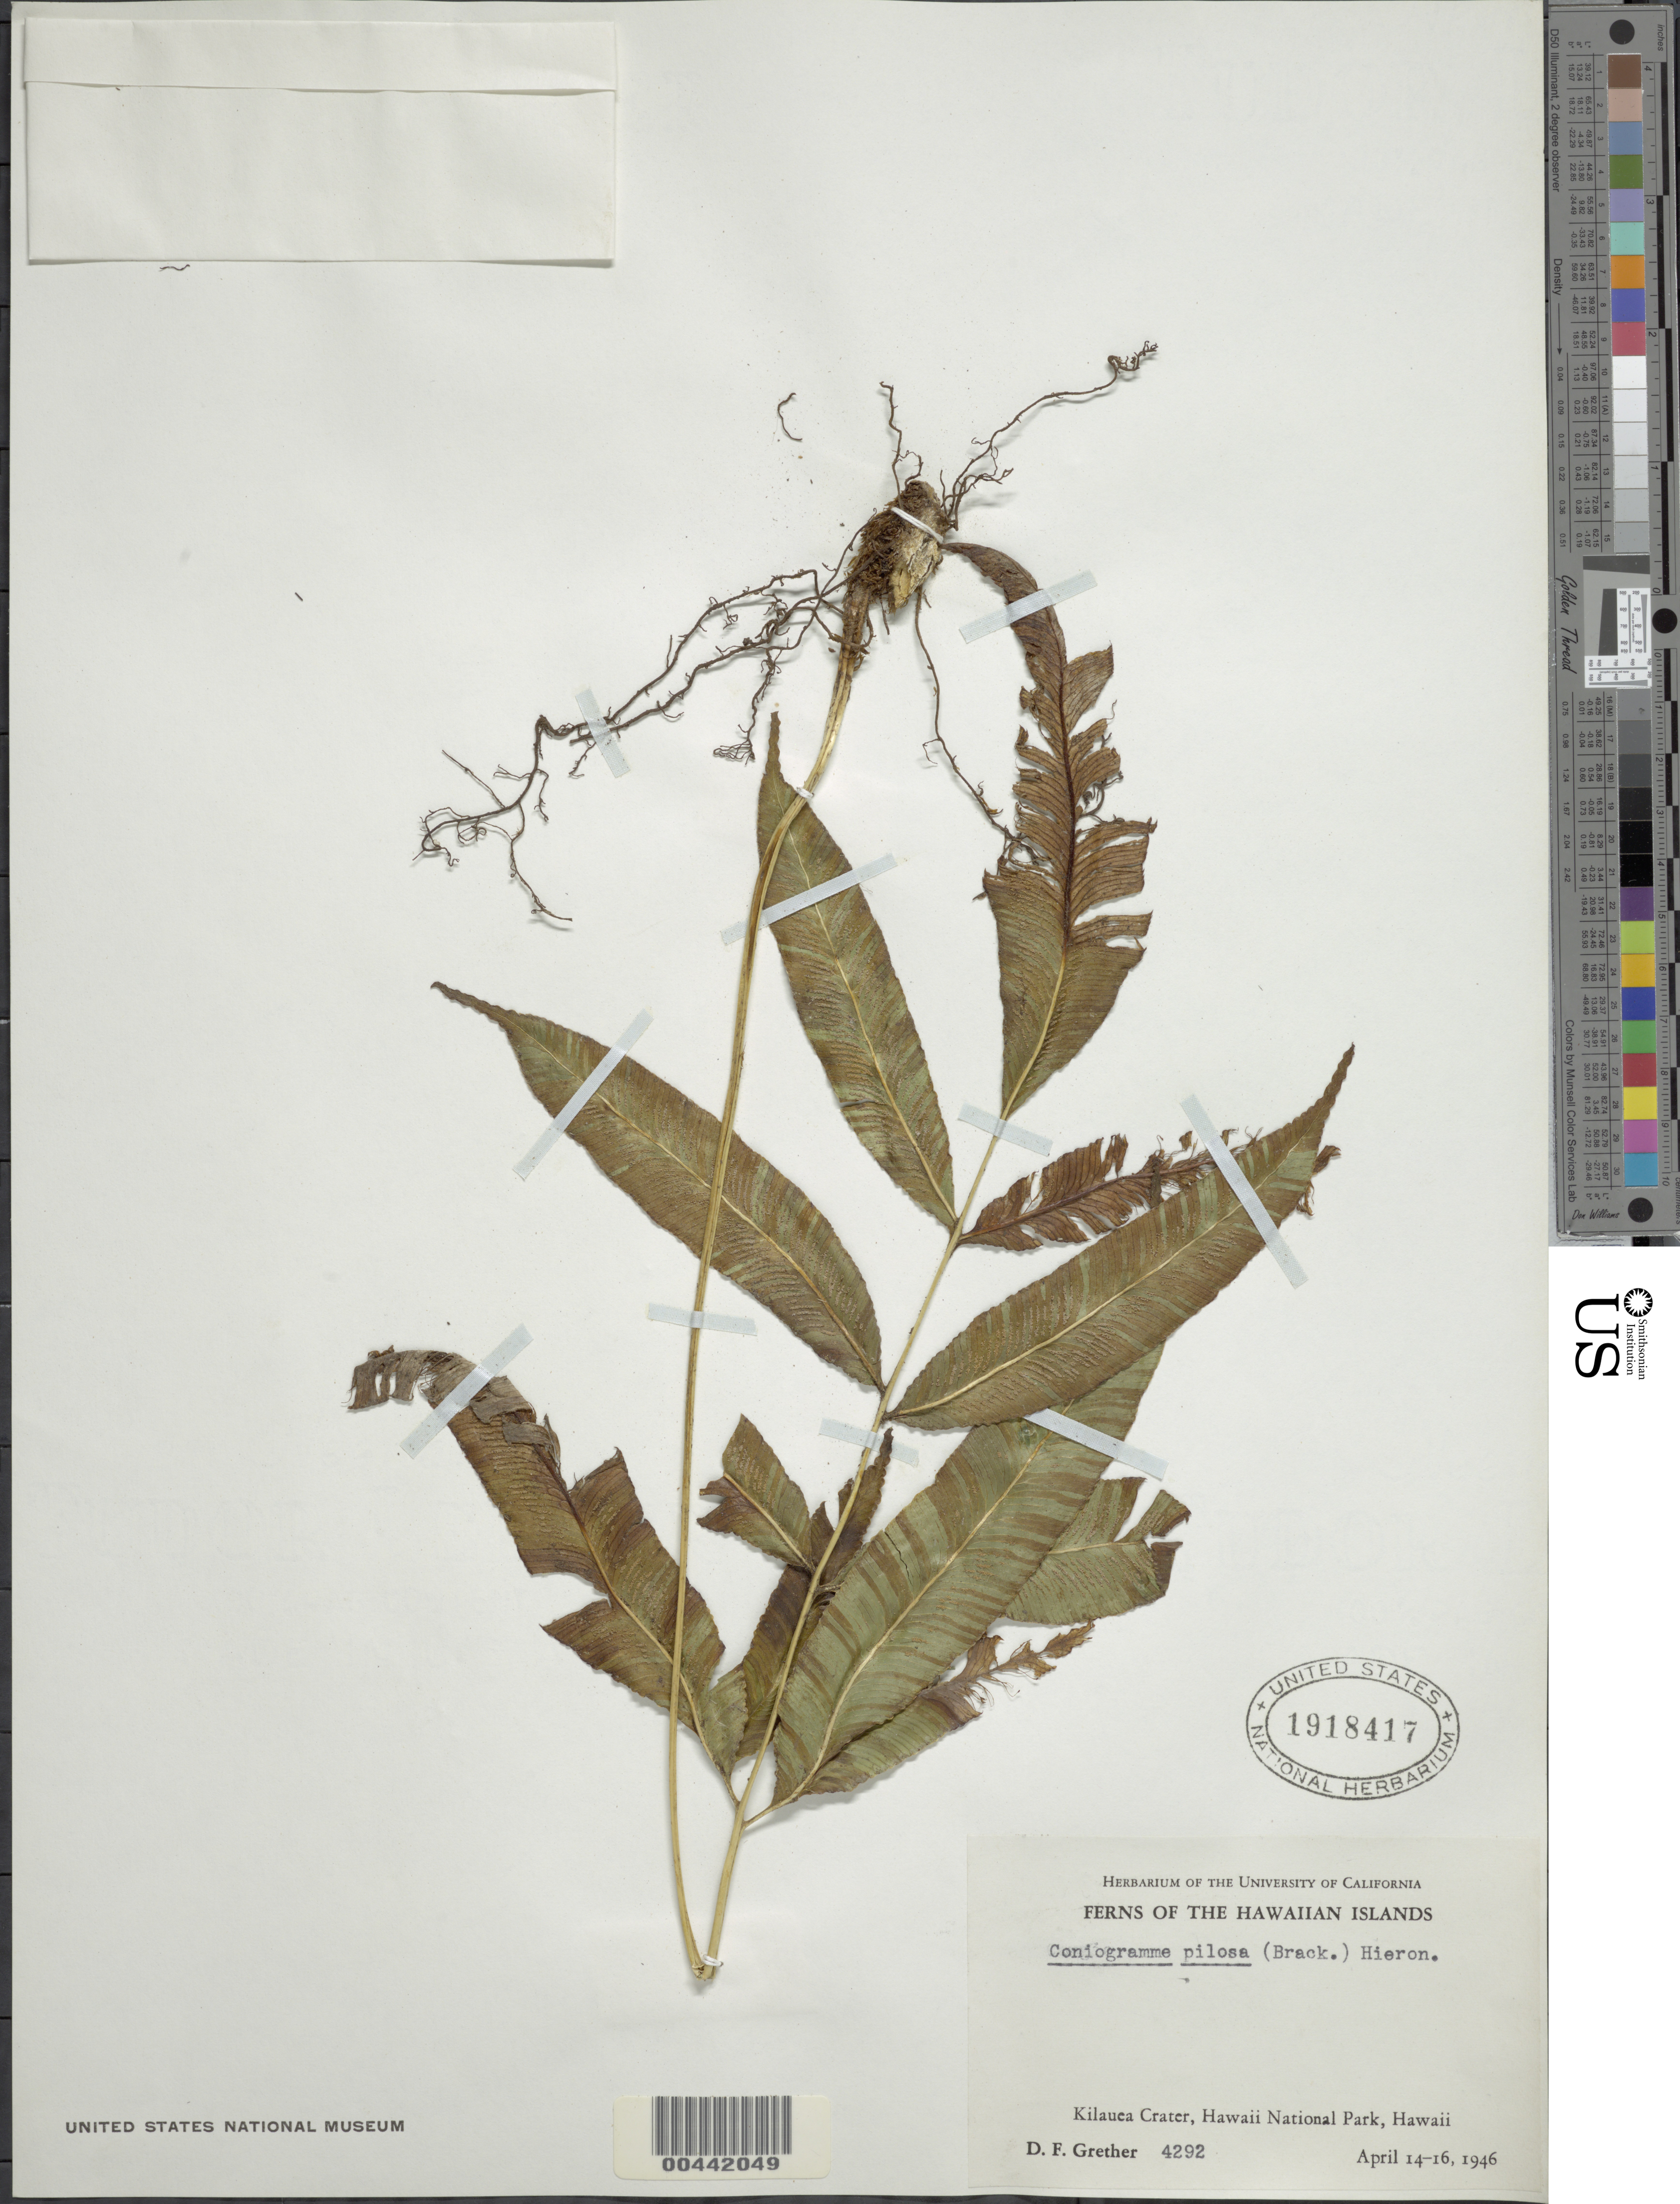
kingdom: Plantae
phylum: Tracheophyta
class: Polypodiopsida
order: Polypodiales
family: Pteridaceae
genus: Coniogramme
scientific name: Coniogramme pilosa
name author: (Brack.) Hieron.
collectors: D. F. Grether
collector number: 4292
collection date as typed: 14 Apr 1946 to 16 Apr 1946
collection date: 1946-04-14/1946-04-16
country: United States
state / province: Hawaii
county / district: Hawaii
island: Hawaii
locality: Kilauea Crater, Hawaii National Park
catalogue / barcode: US 1918417